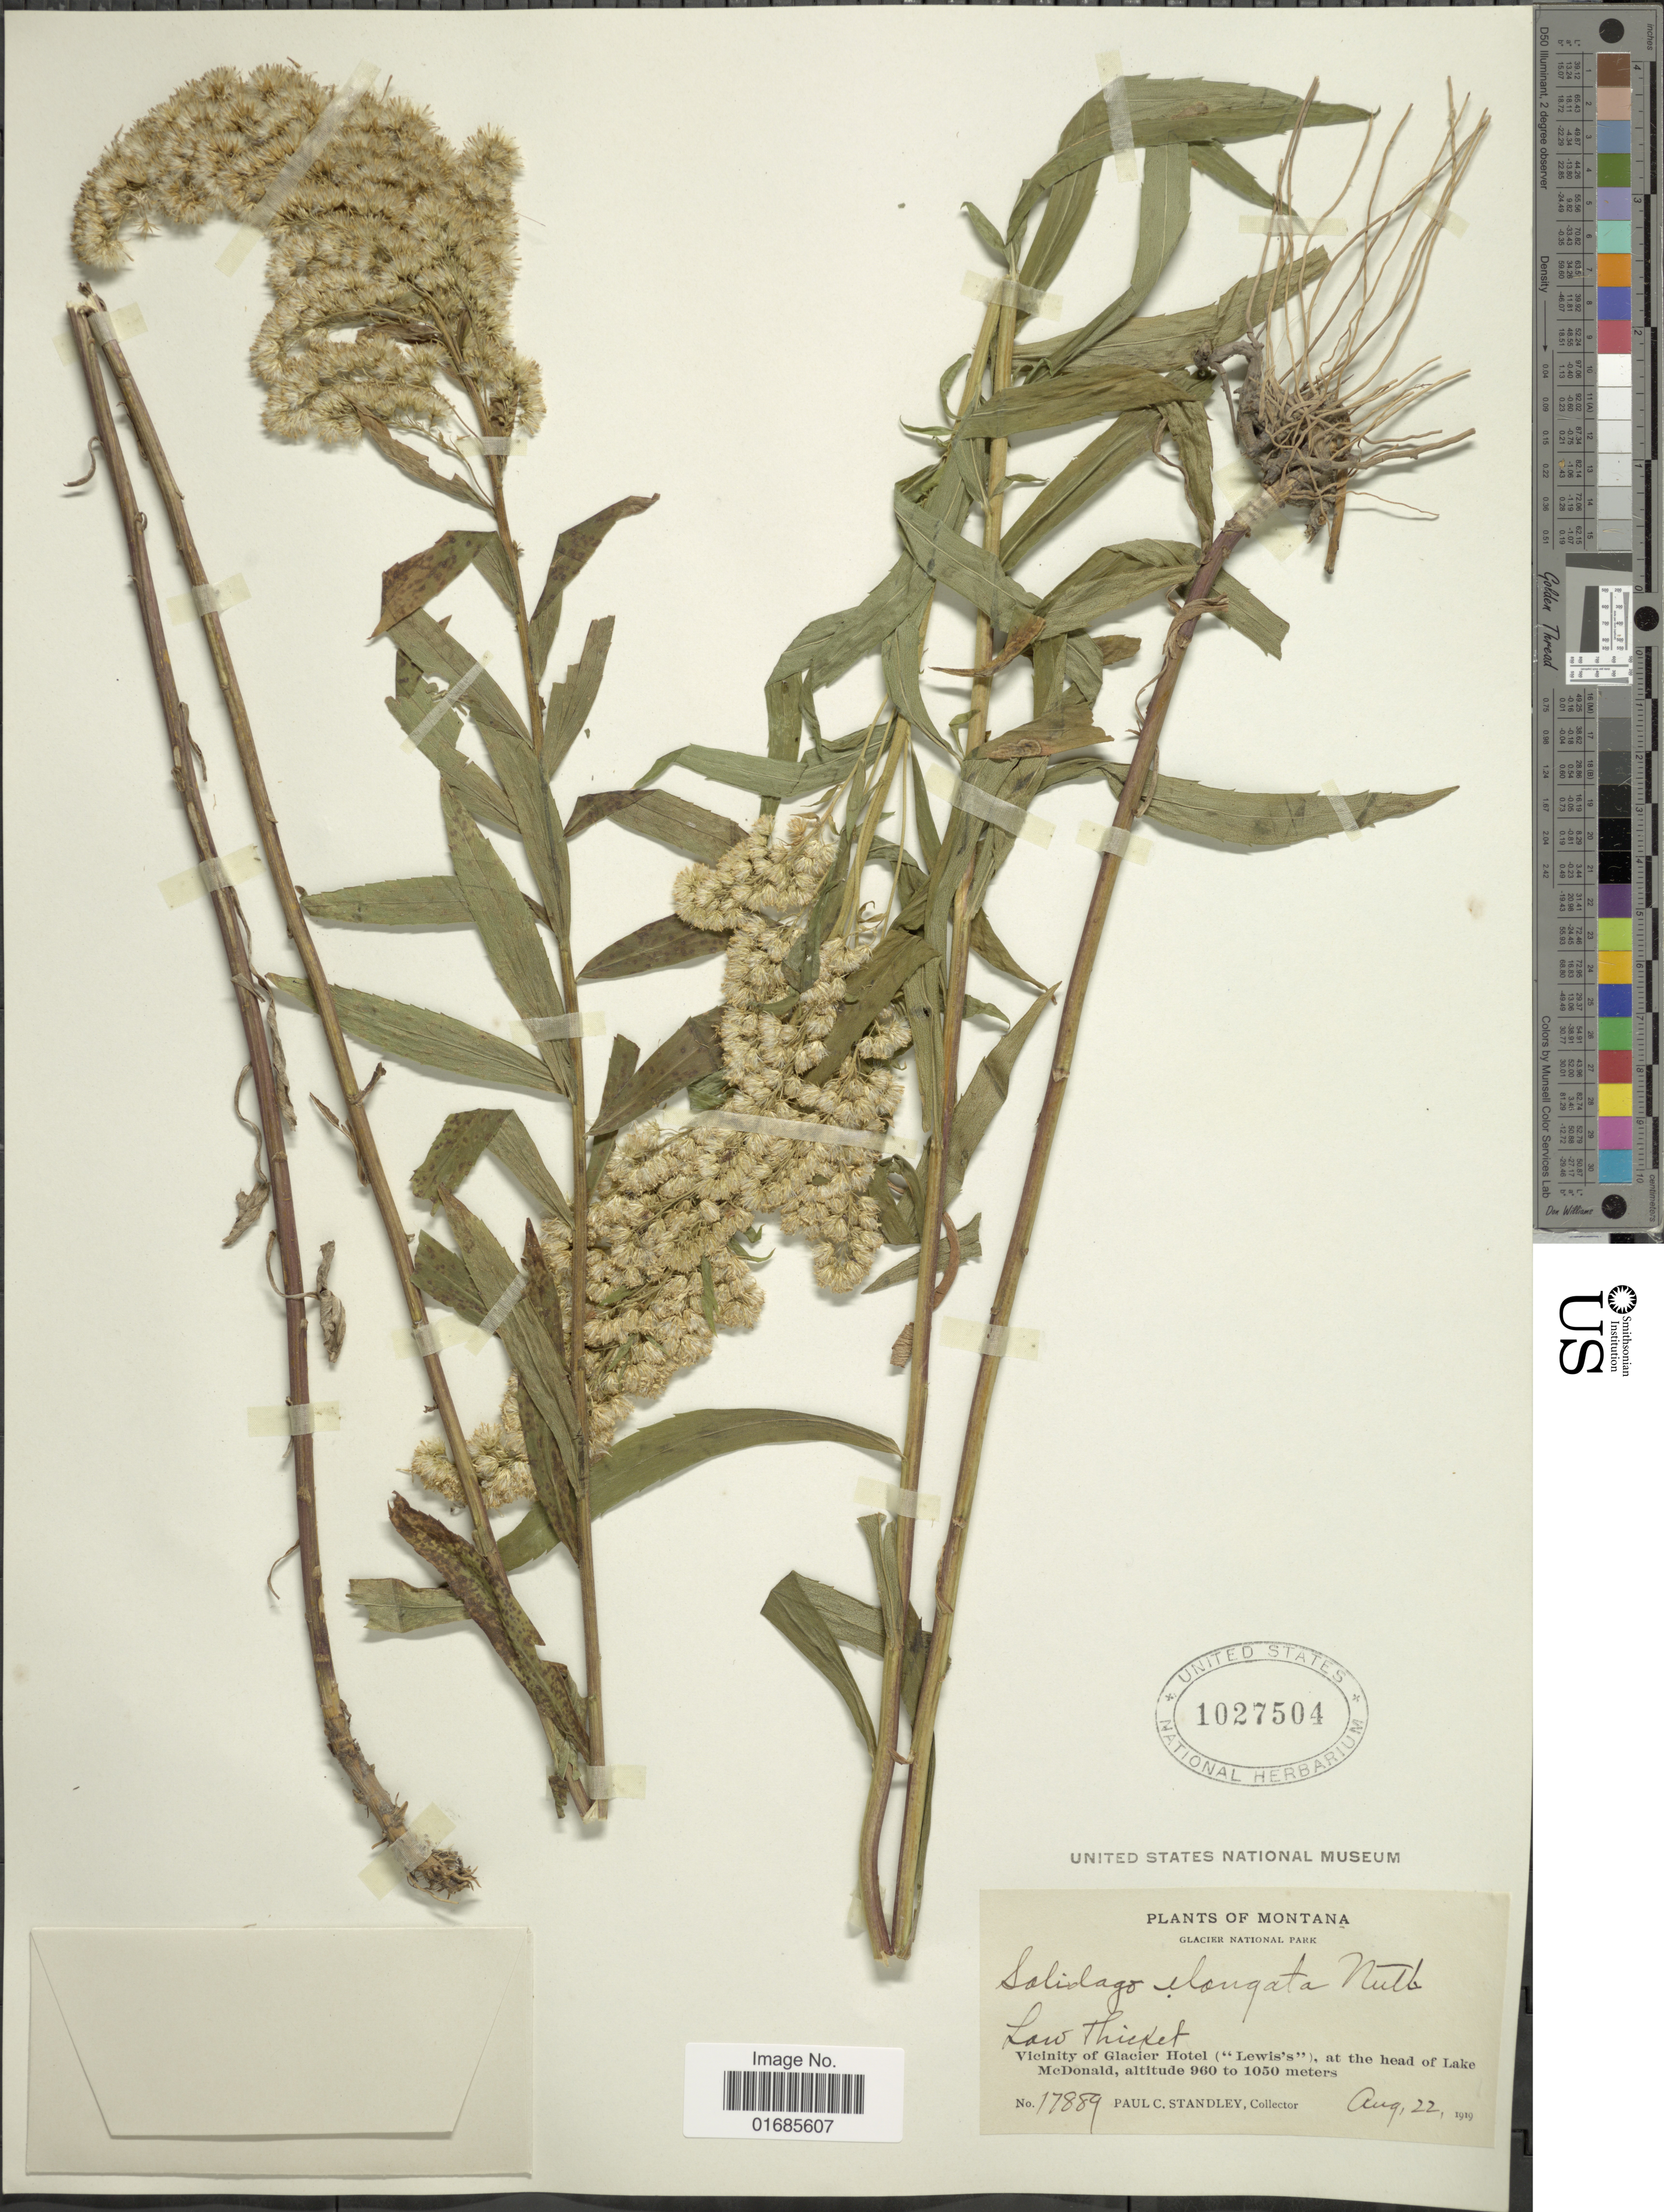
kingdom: Plantae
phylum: Tracheophyta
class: Magnoliopsida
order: Asterales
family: Asteraceae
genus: Solidago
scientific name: Solidago canadensis var. salebrosa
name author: (Piper) M.E. Jones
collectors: P. C. Standley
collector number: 17889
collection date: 1919-08-22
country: United States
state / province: Montana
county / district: Flathead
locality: Glacier National Park, Vicinity of Glacier Hotel (Lewis's), at the head of Lake McDonald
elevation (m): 960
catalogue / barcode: US 1027504